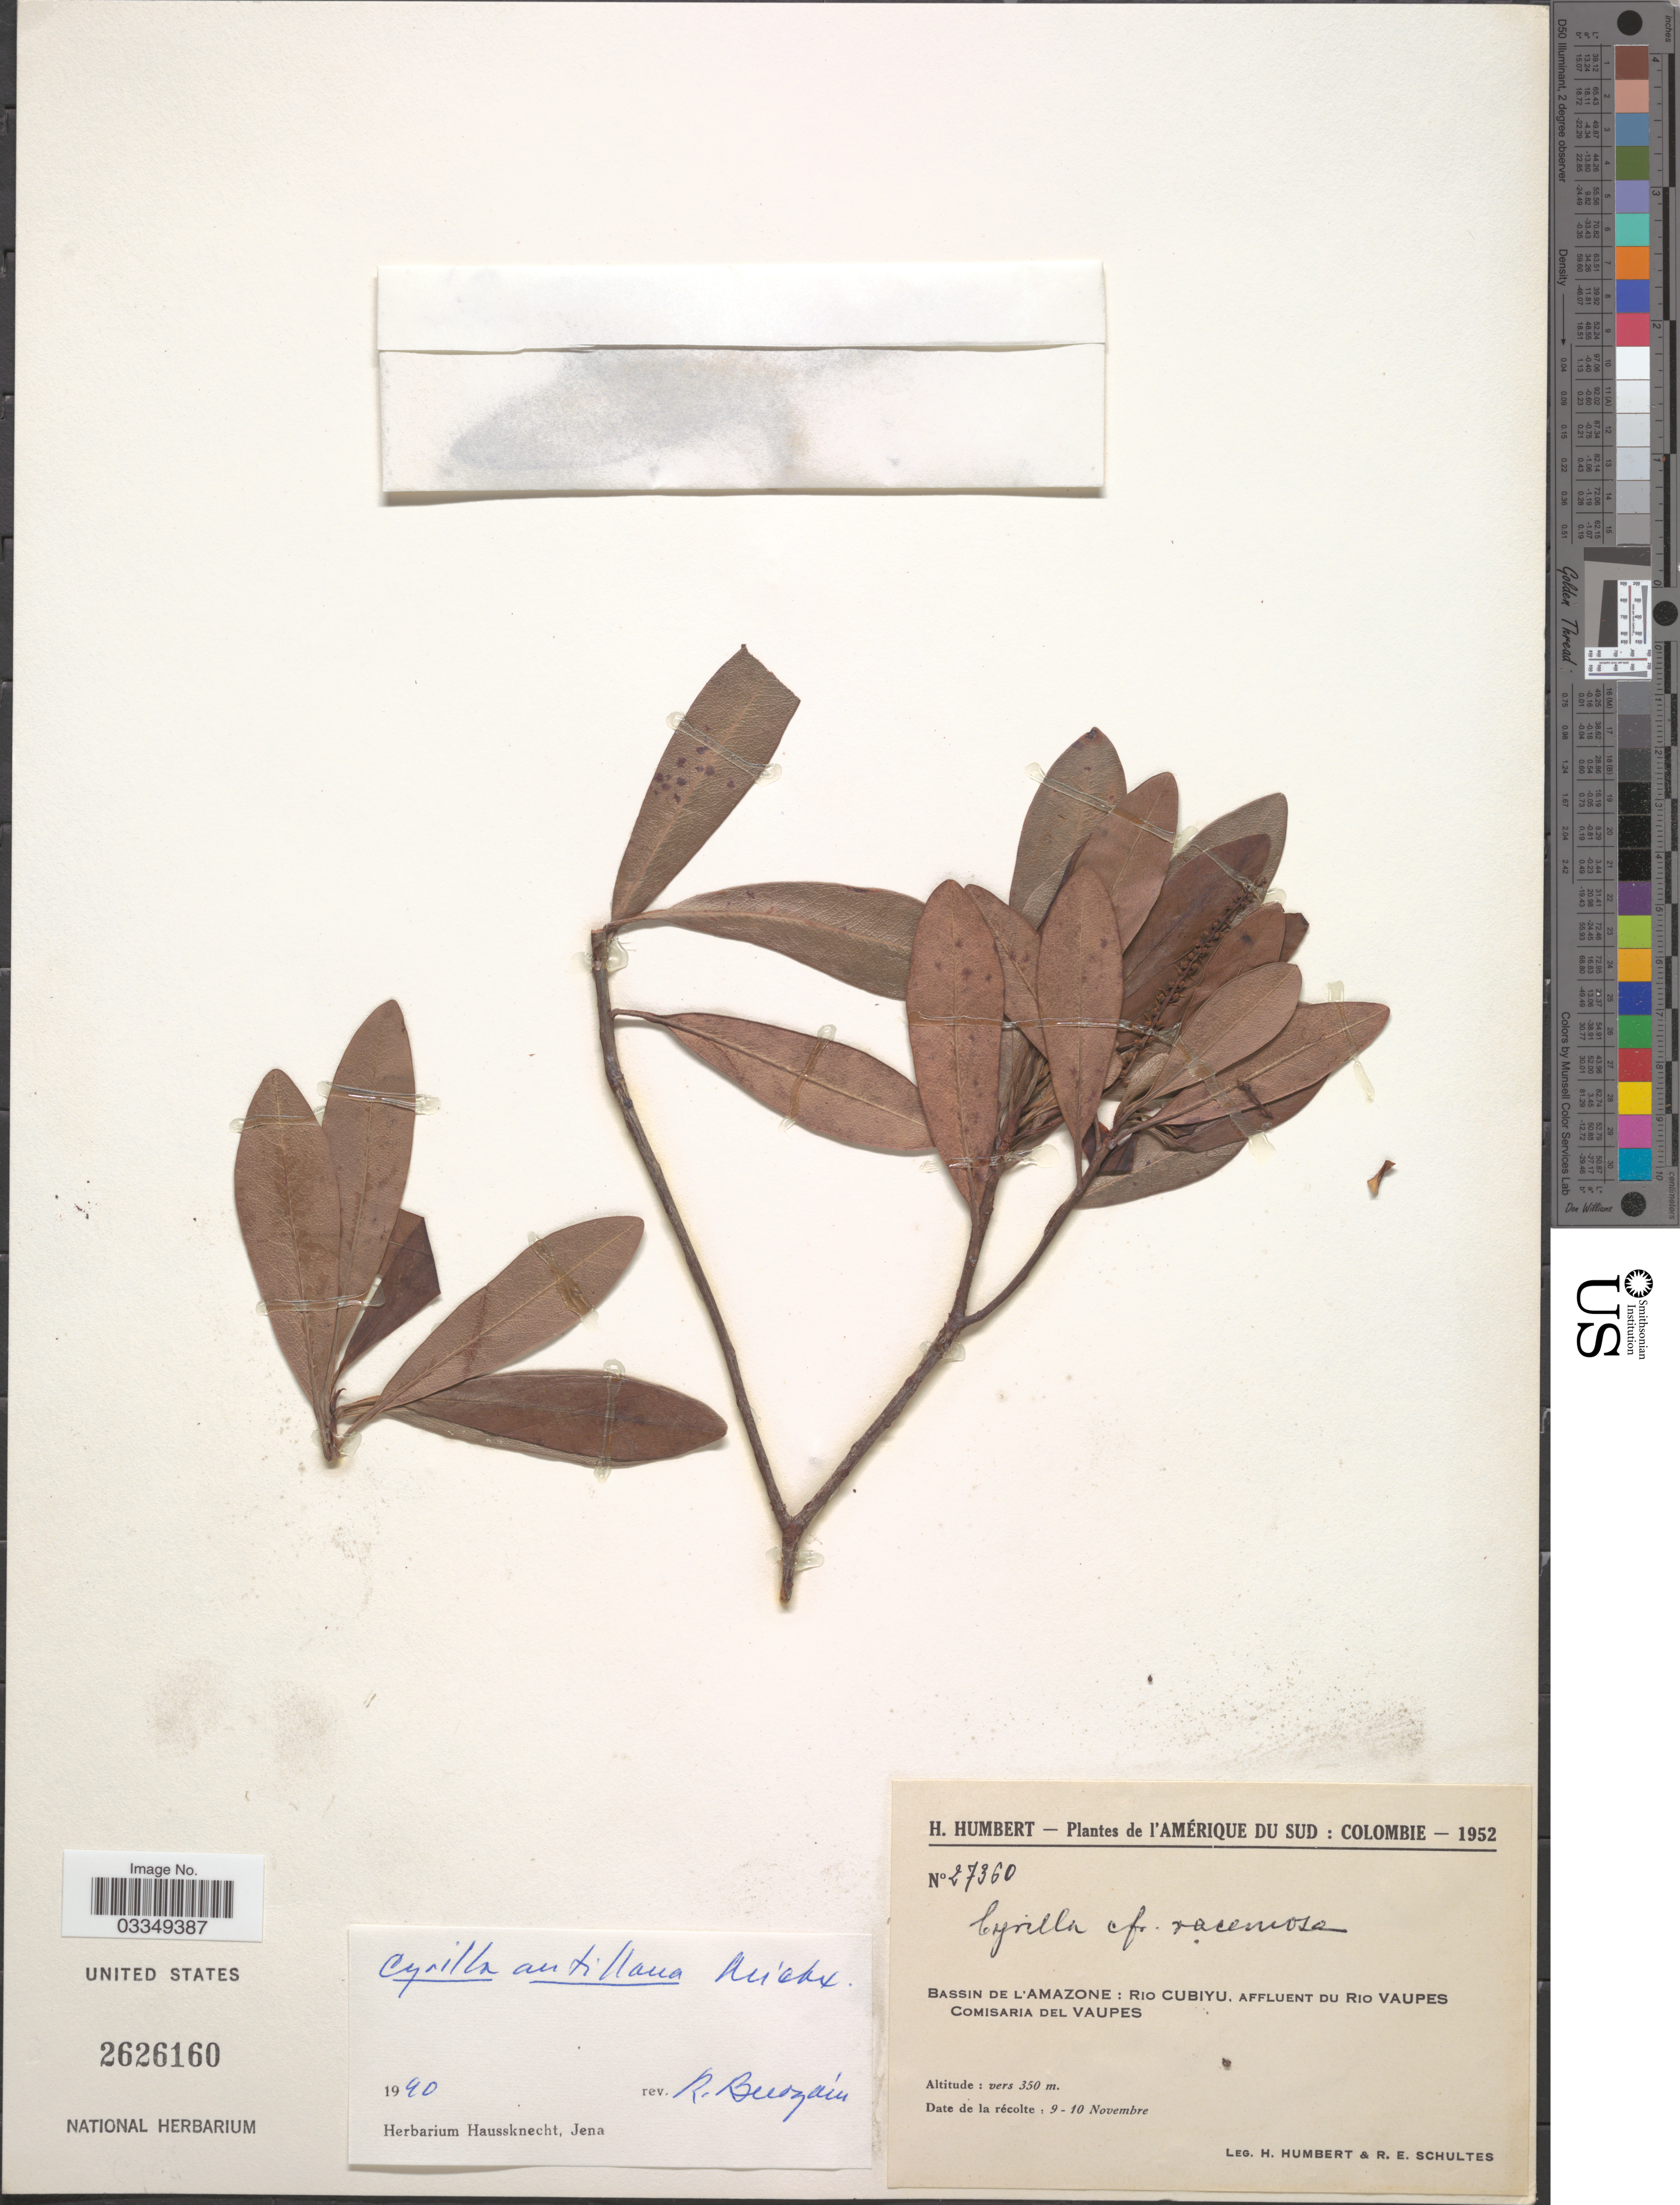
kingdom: Plantae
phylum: Tracheophyta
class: Magnoliopsida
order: Ericales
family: Cyrillaceae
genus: Cyrilla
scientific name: Cyrilla antillana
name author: Michx.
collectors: H. Humbert & R. E. Schultes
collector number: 27360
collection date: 1952-11-09/1952-11-10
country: Colombia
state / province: Vaupés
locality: Bassin de l'Amazone: Rio Cubiyu, affluent du Rio Vaupes, Comisaria del Vaupes.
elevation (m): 350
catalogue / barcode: US 2626160